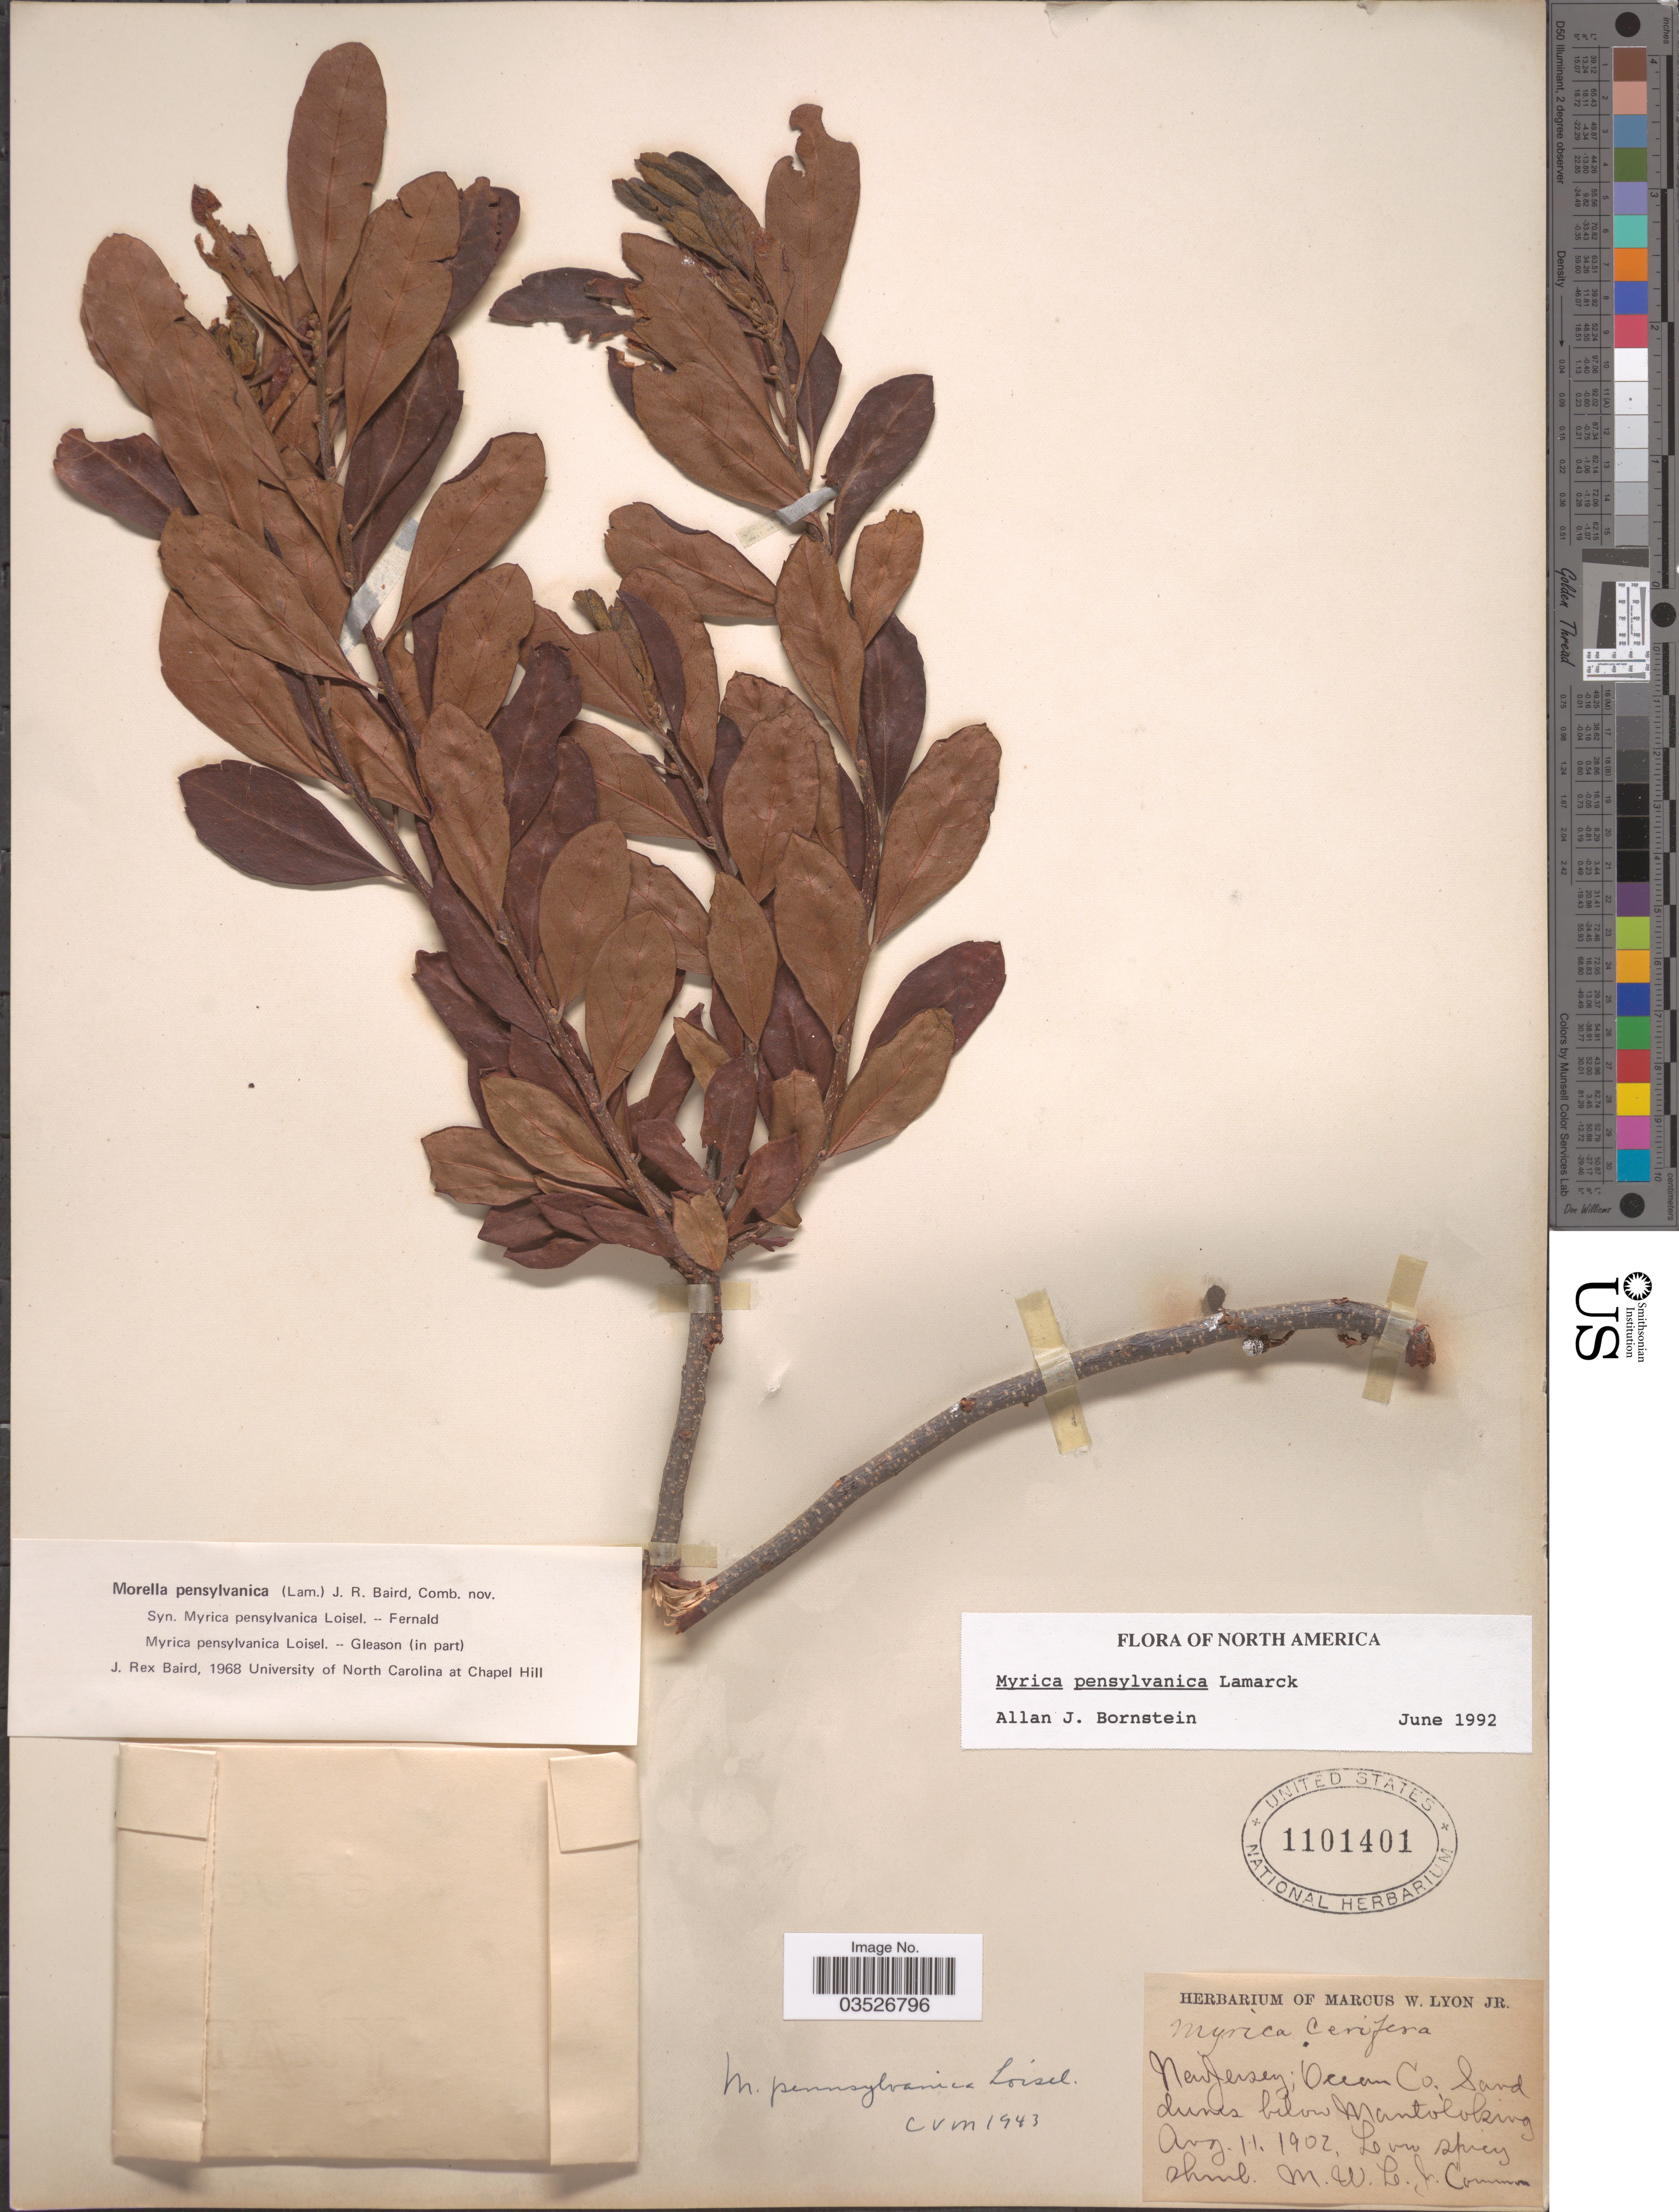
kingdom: Plantae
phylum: Tracheophyta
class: Magnoliopsida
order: Fagales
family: Myricaceae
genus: Morella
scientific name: Morella pensylvanica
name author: (Mirb.) Kartesz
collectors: M. W. Lyon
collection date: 1902-08-11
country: United States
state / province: New Jersey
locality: Ocean Co., Sand dunes below Mantoloking.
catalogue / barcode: US 1101401